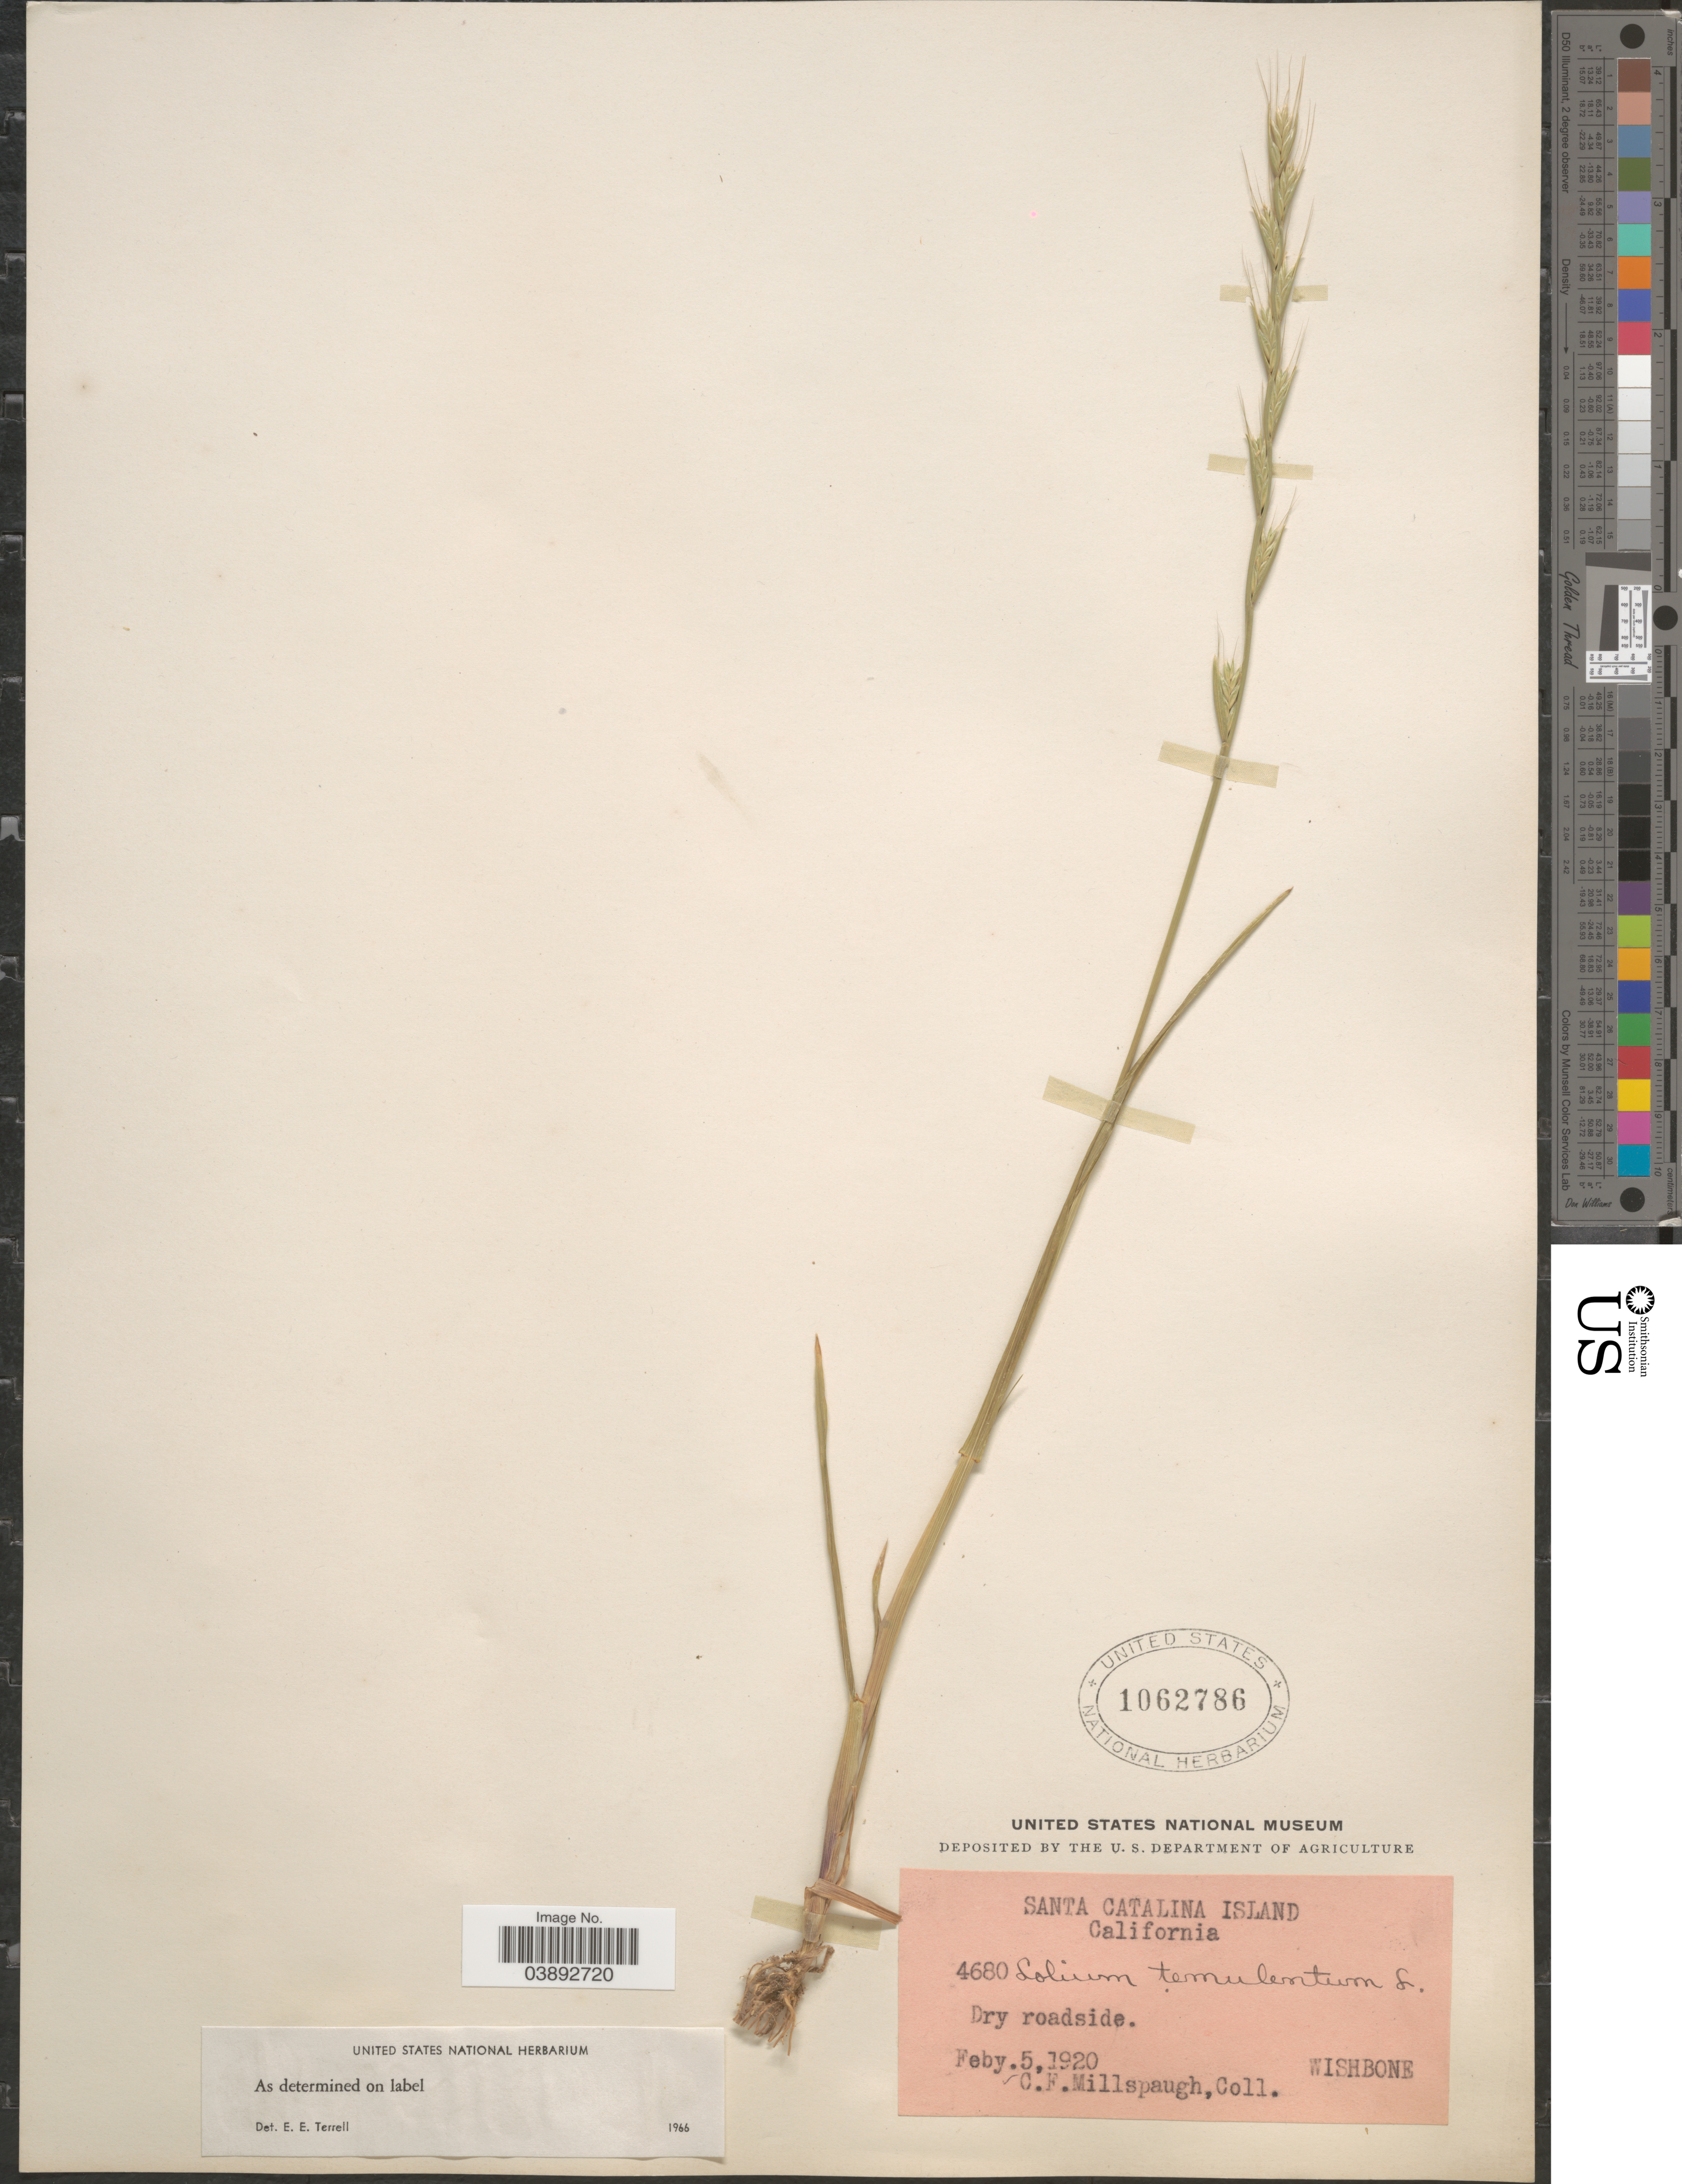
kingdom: Plantae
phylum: Tracheophyta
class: Liliopsida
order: Poales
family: Poaceae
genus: Lolium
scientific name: Lolium temulentum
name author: L.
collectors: C. F. Millspaugh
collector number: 4680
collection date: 1920-02-05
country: United States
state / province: California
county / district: Los Angeles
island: Santa Catalina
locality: Santa Catalina Island. Wishbone.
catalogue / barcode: US 1062786